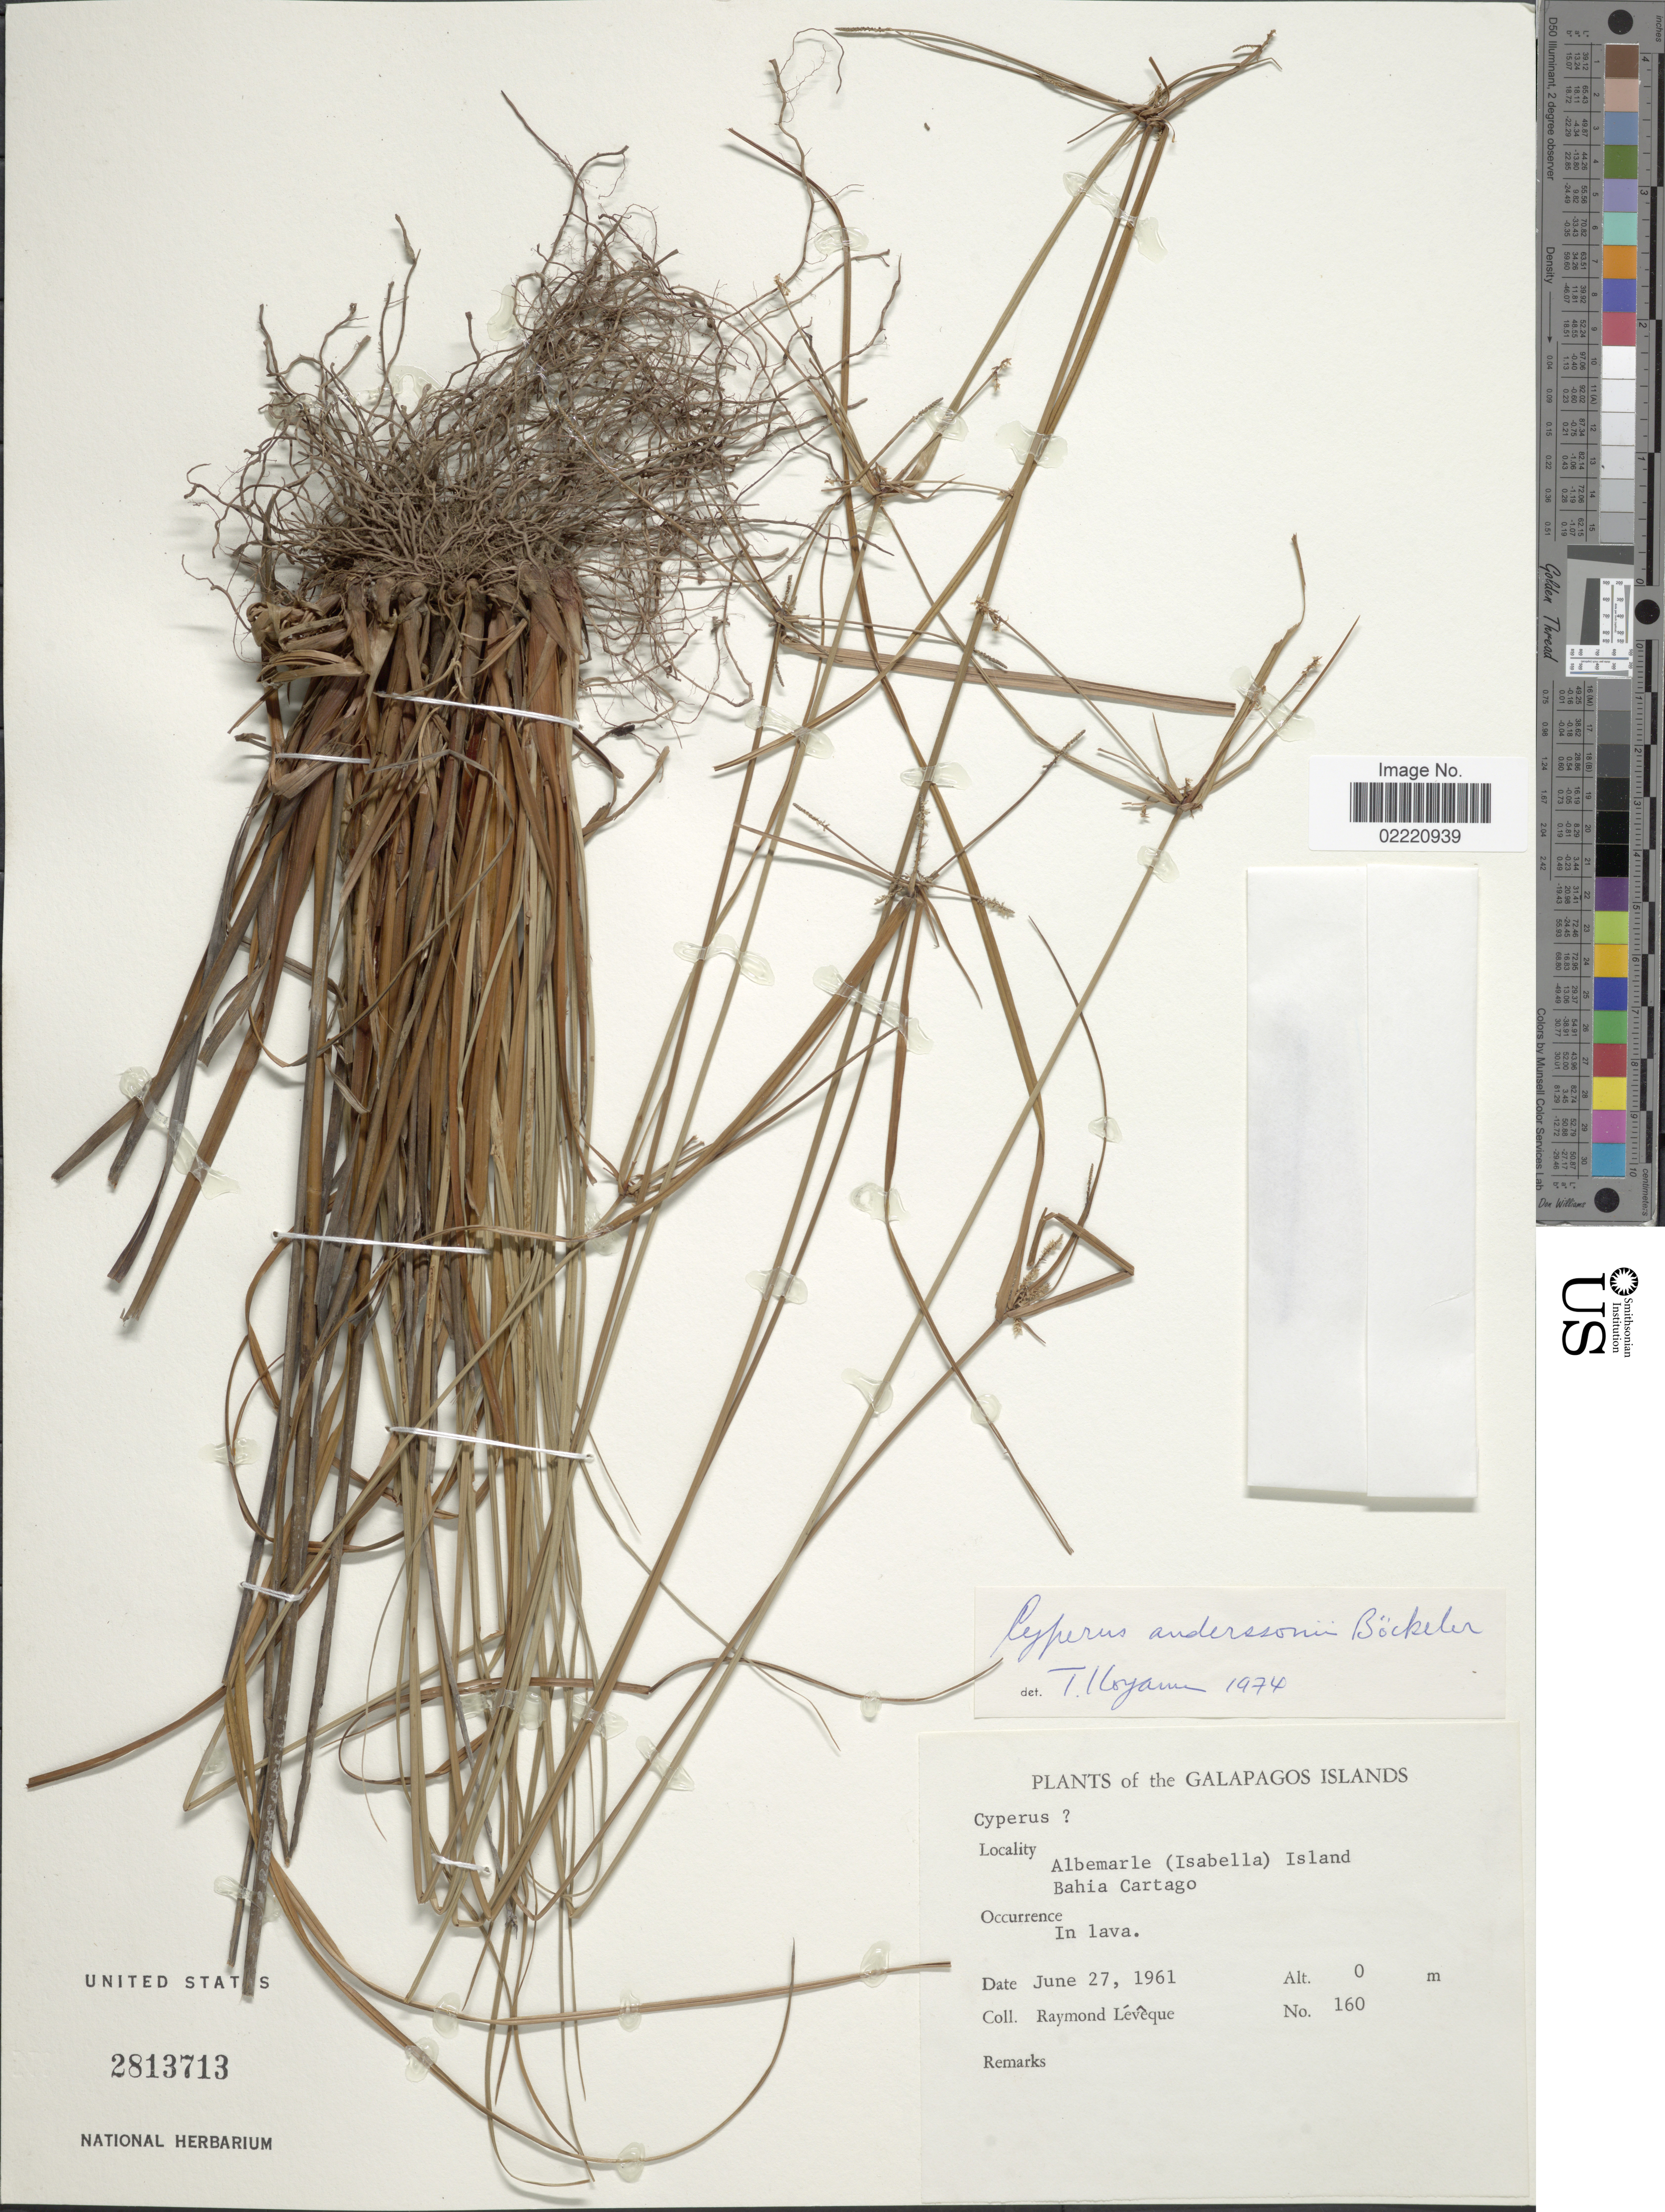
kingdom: Plantae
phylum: Tracheophyta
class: Liliopsida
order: Poales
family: Cyperaceae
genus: Cyperus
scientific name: Cyperus anderssonii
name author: Boeckeler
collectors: R. Lévêque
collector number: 160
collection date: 1961-06-27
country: Ecuador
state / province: Colón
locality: The Galapagos Islands, Albemarle (Isabella) Island, Bahia Cartago.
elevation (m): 0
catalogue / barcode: US 2813713